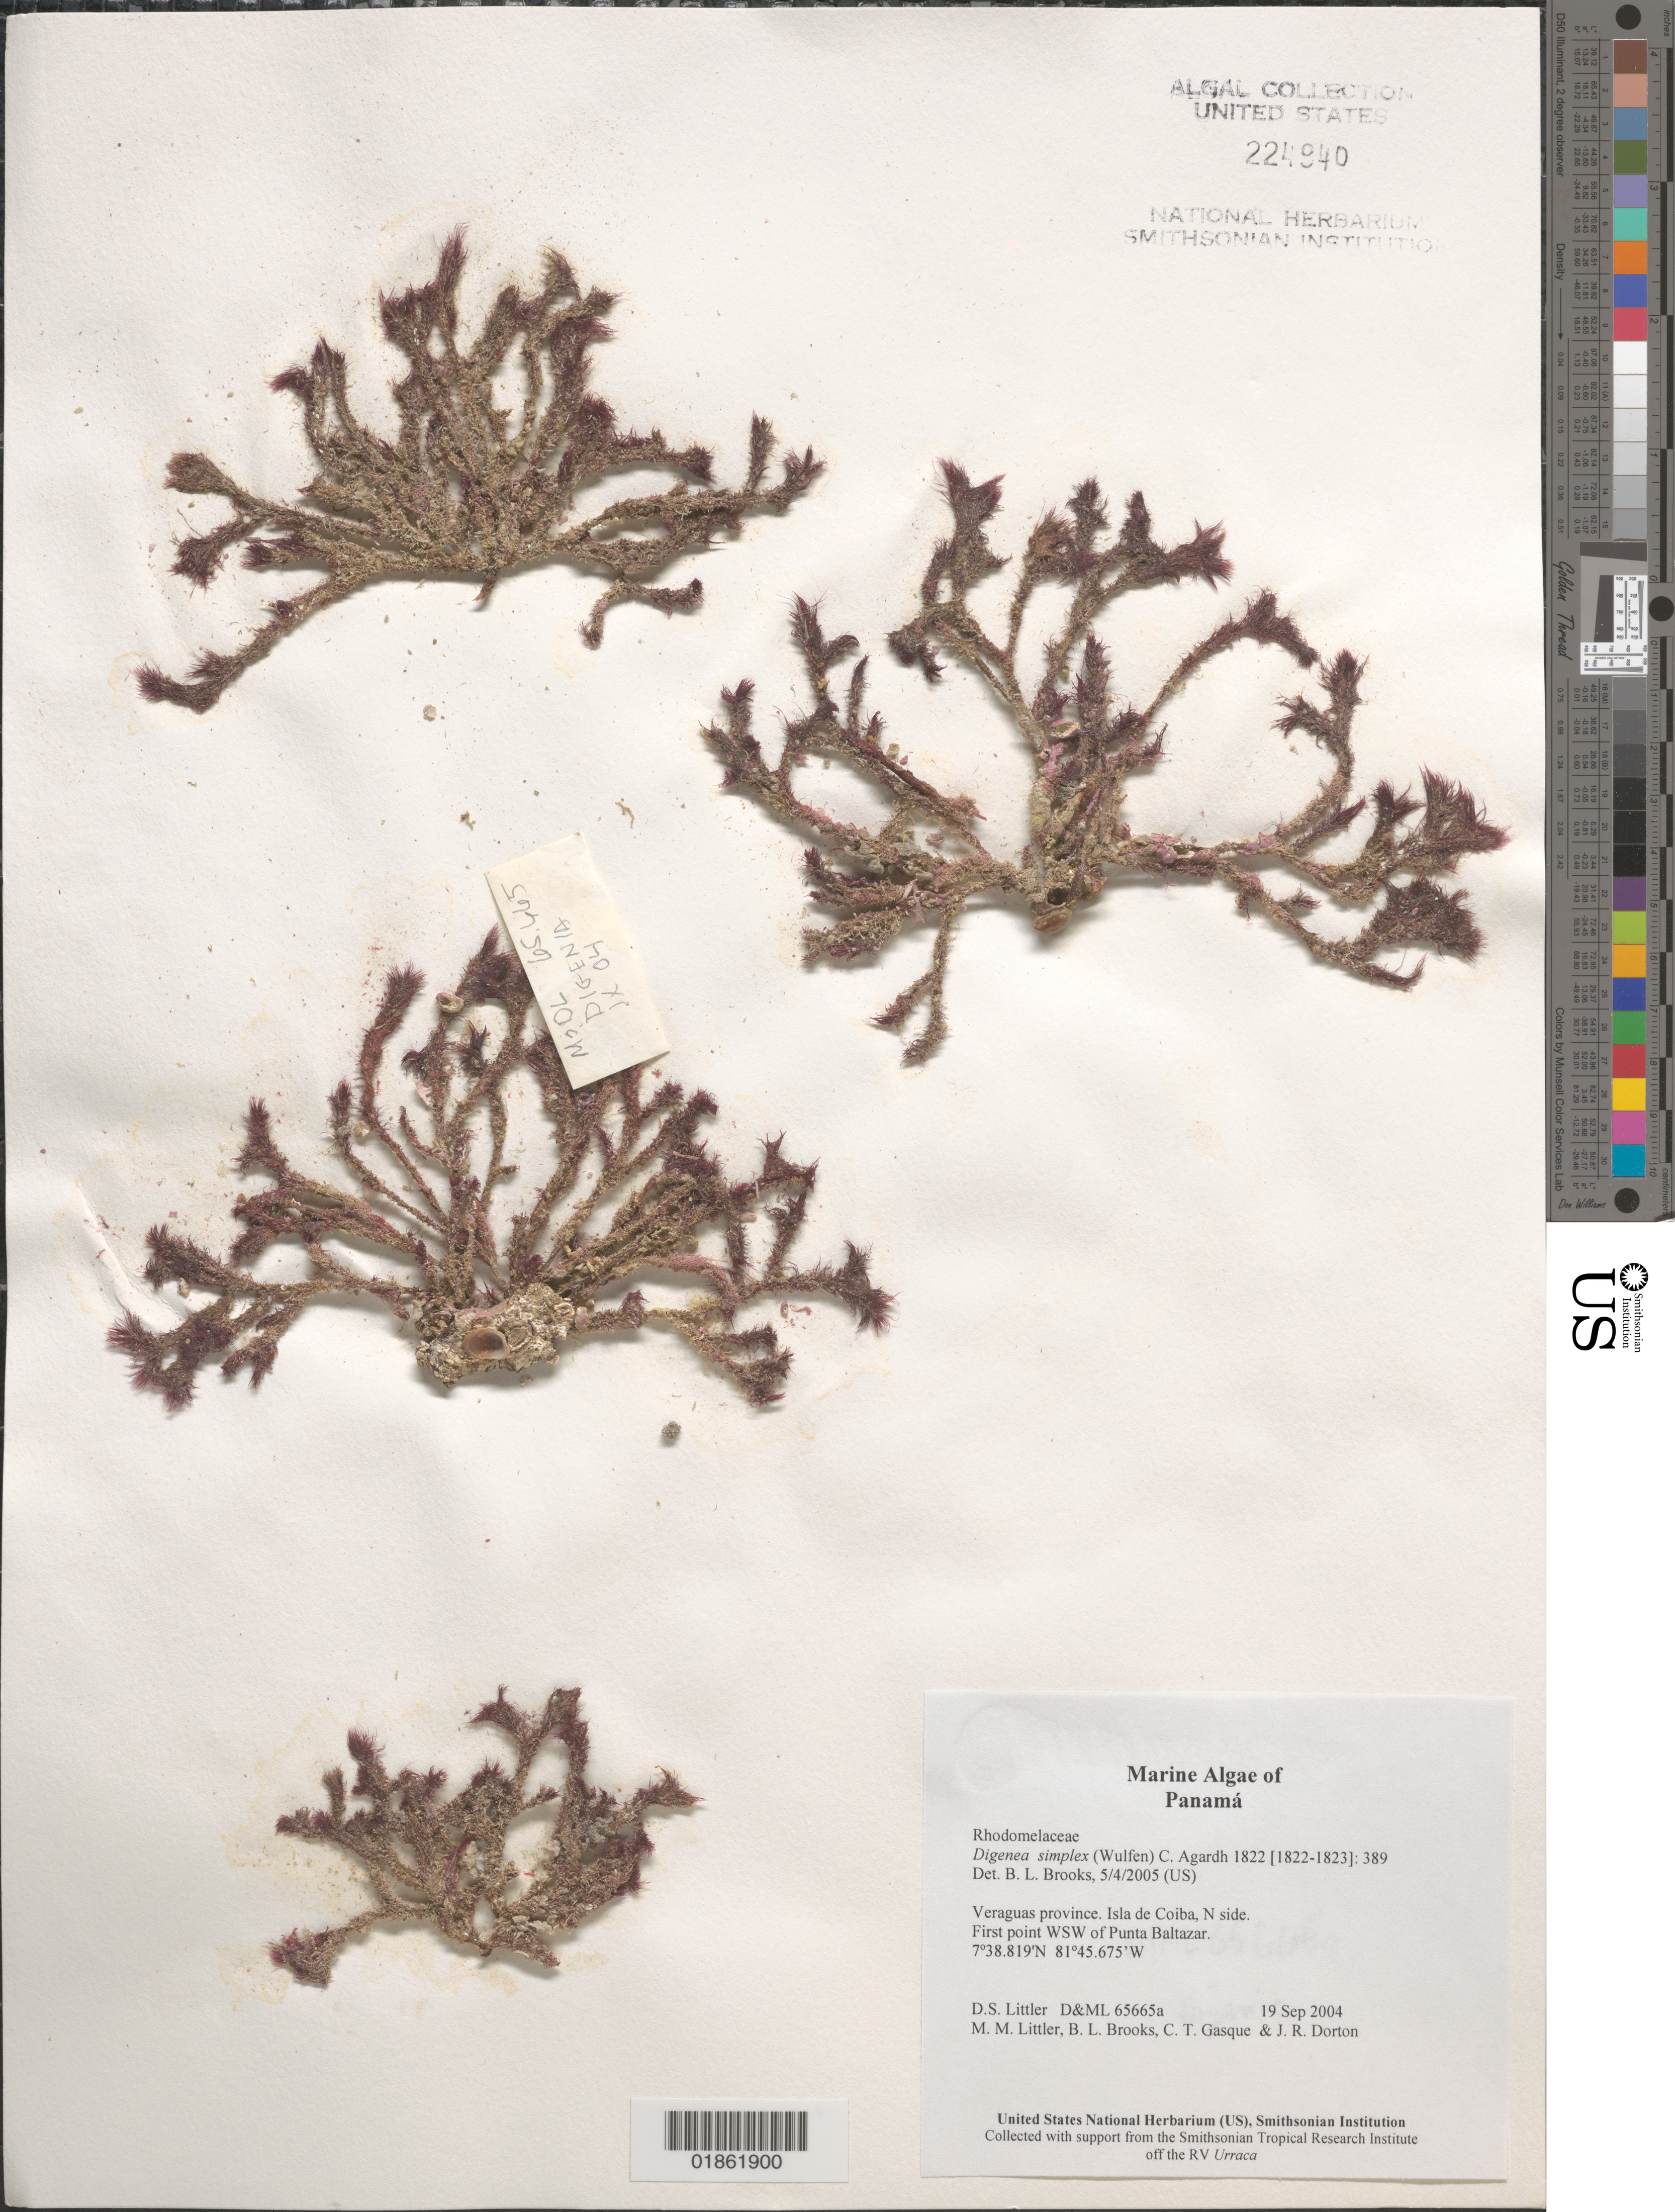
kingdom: Plantae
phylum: Rhodophyta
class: Florideophyceae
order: Ceramiales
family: Rhodomelaceae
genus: Digenea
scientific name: Digenea sp.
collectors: D. S. Littler, M. M. Littler, J. Dorton & C. Gasque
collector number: D&ML 65665a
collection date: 2004-09-19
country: Panama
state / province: Veraguas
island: Coiba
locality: Isla de Coiba. W of Punta Baltazar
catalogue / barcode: US 224940